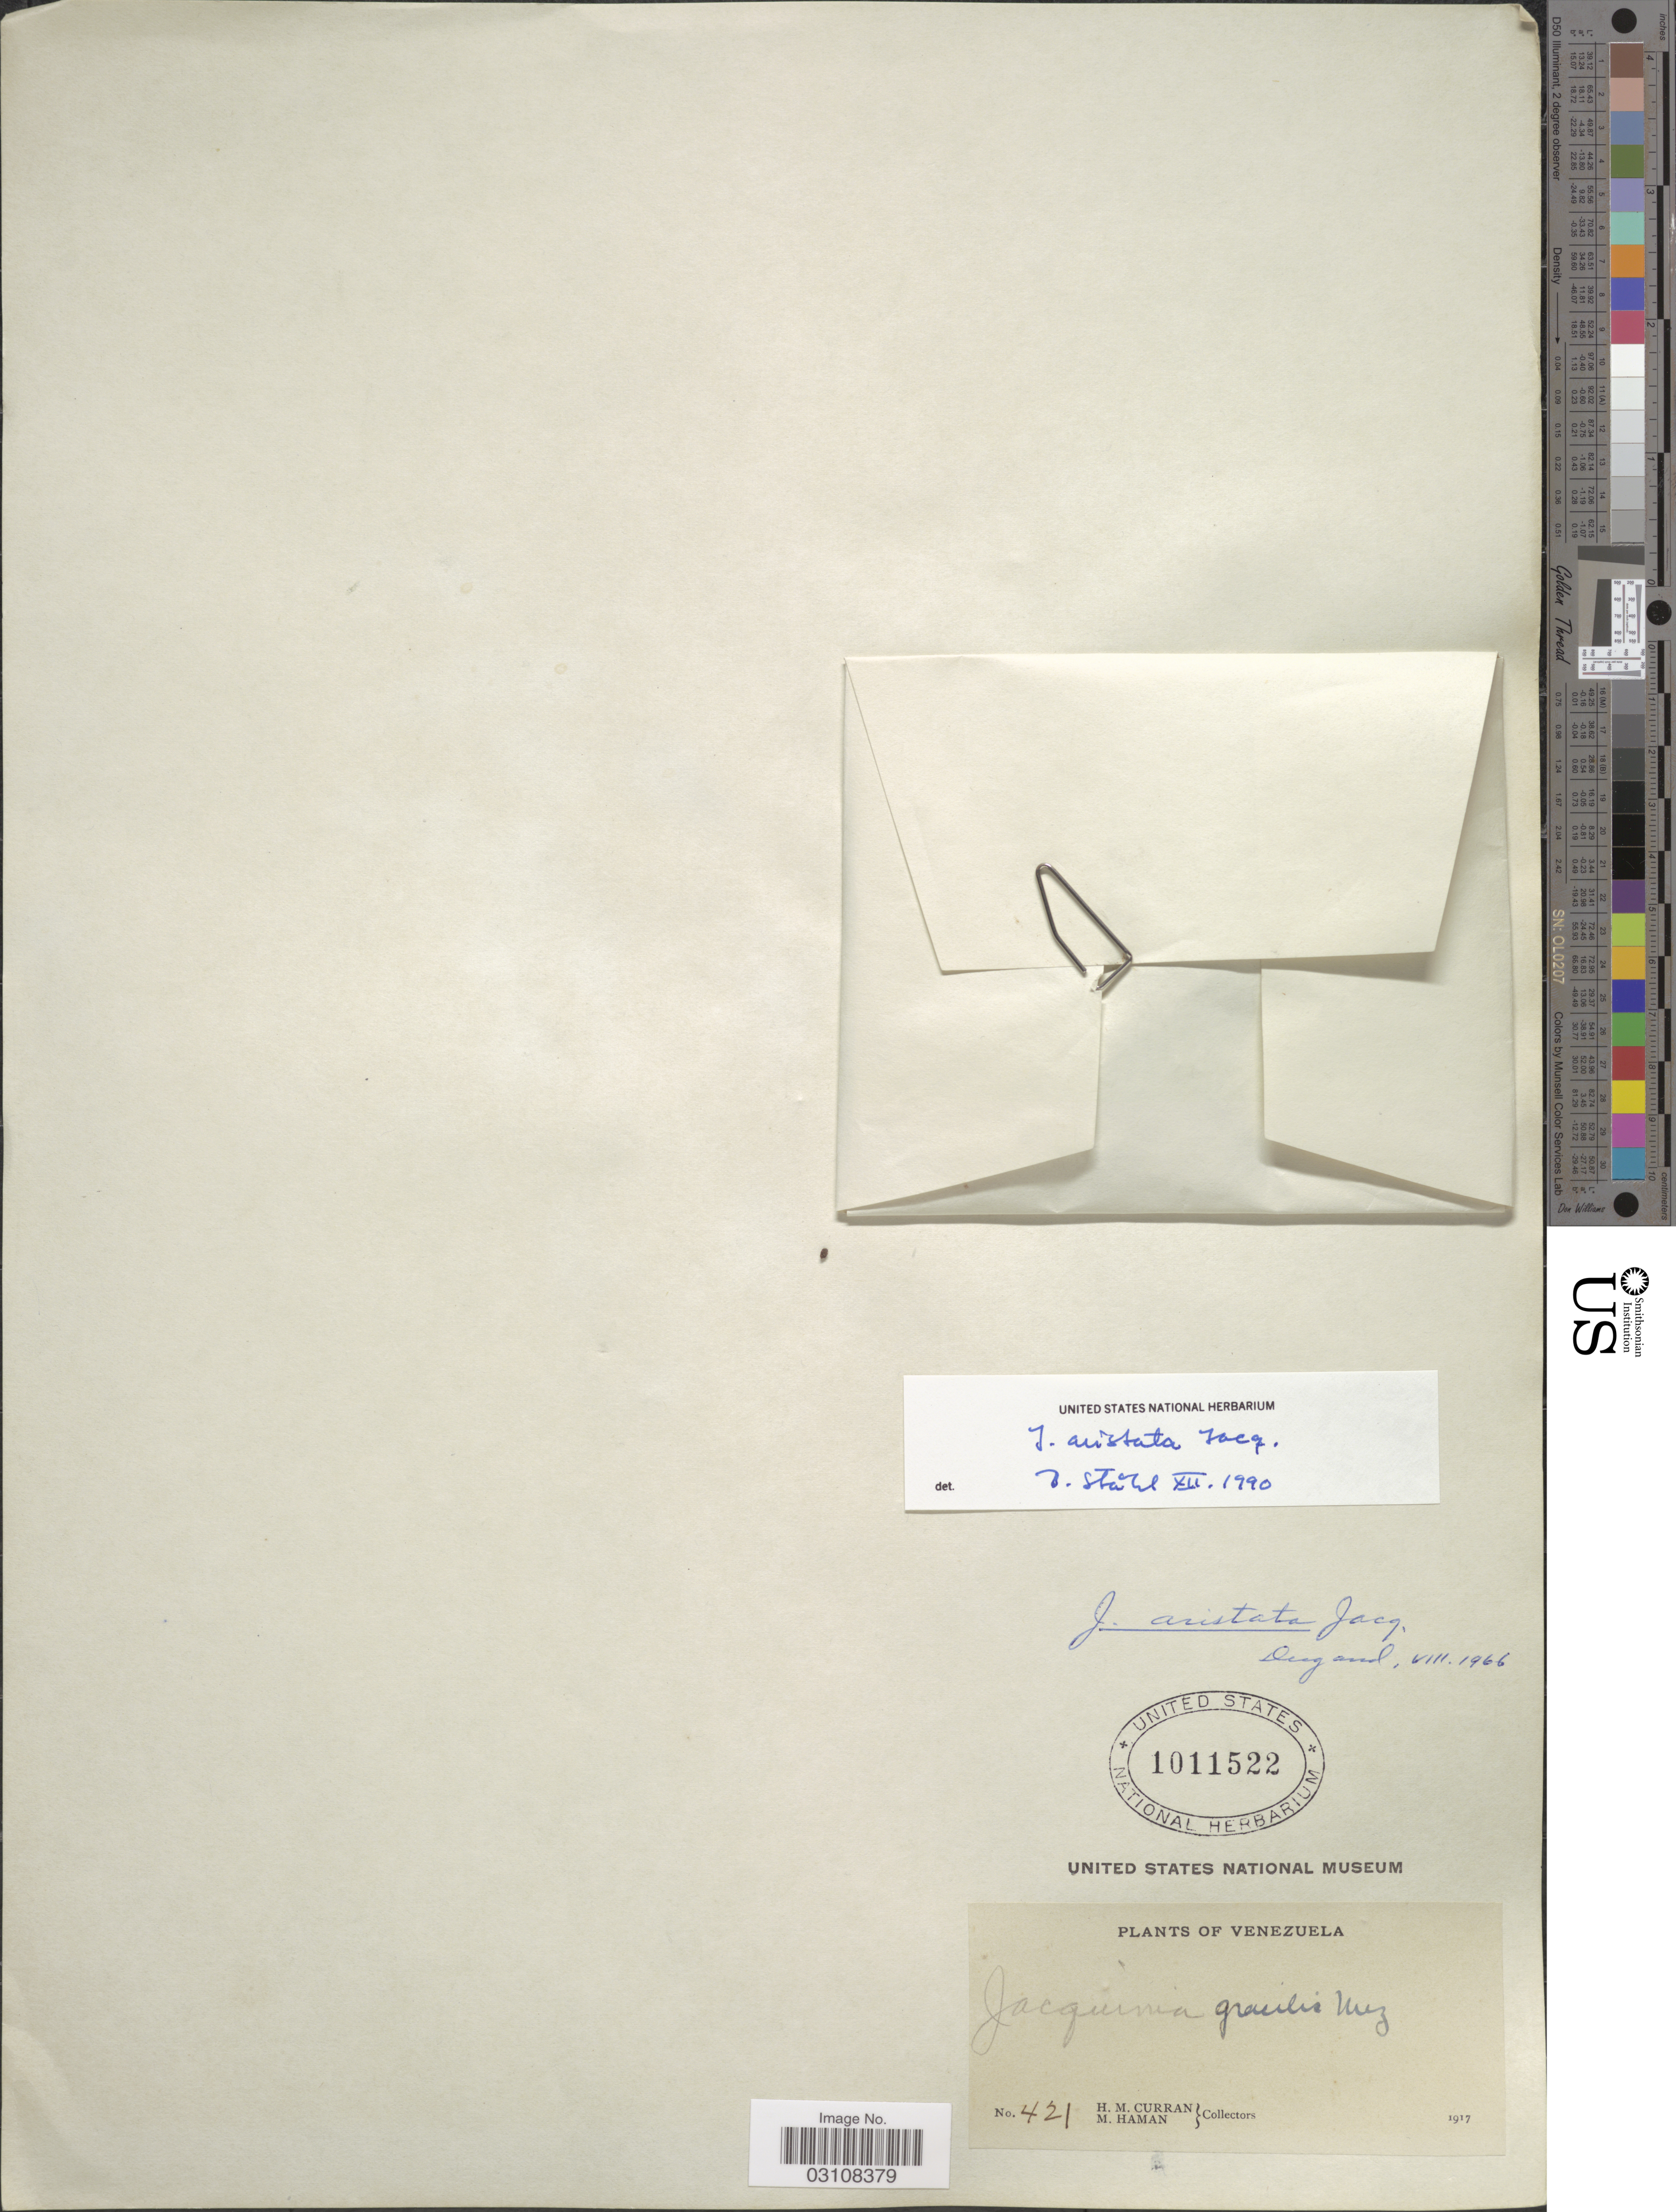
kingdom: Plantae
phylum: Tracheophyta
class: Magnoliopsida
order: Ericales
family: Primulaceae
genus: Bonellia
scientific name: Bonellia frutescens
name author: (Mill.) B. Ståhl & Källersjö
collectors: H. M. Curran & M. Haman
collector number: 421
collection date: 1917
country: Venezuela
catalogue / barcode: US 1011522